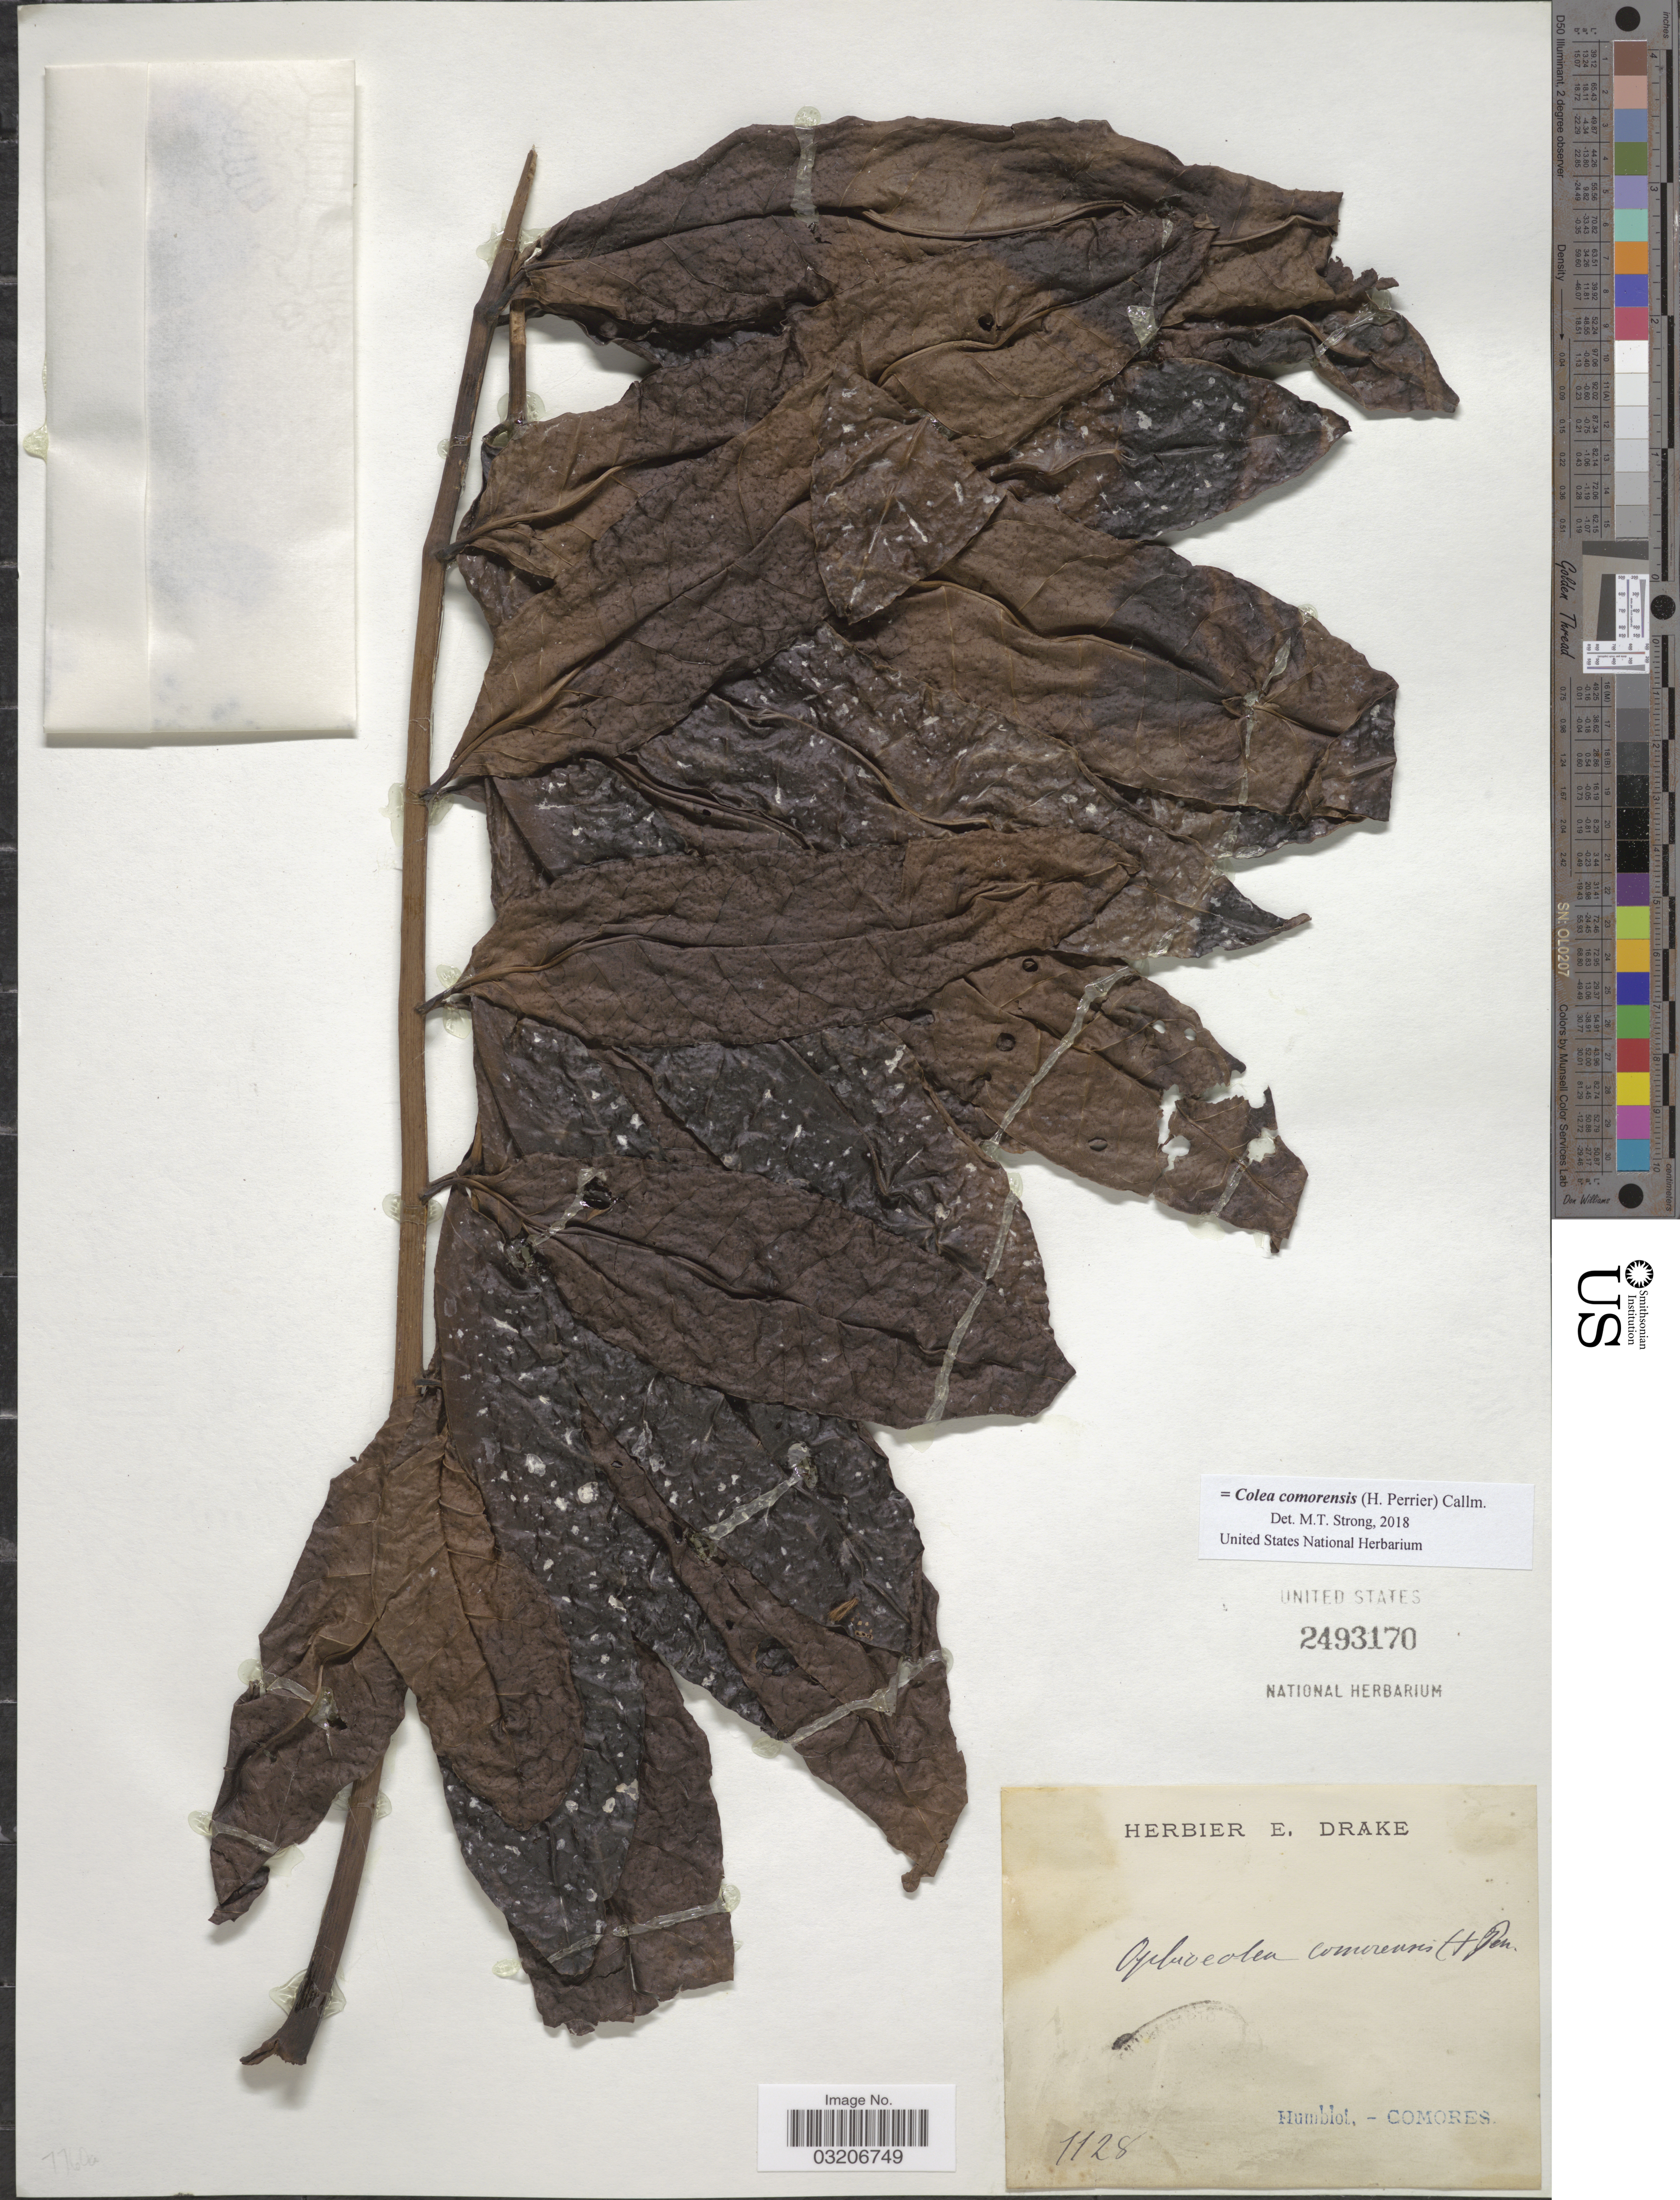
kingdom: Plantae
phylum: Tracheophyta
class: Magnoliopsida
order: Lamiales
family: Bignoniaceae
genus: Colea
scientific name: Colea comorensis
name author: (H. Perrier) Callm. et al.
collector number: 1128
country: Comoros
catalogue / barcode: US 2493170